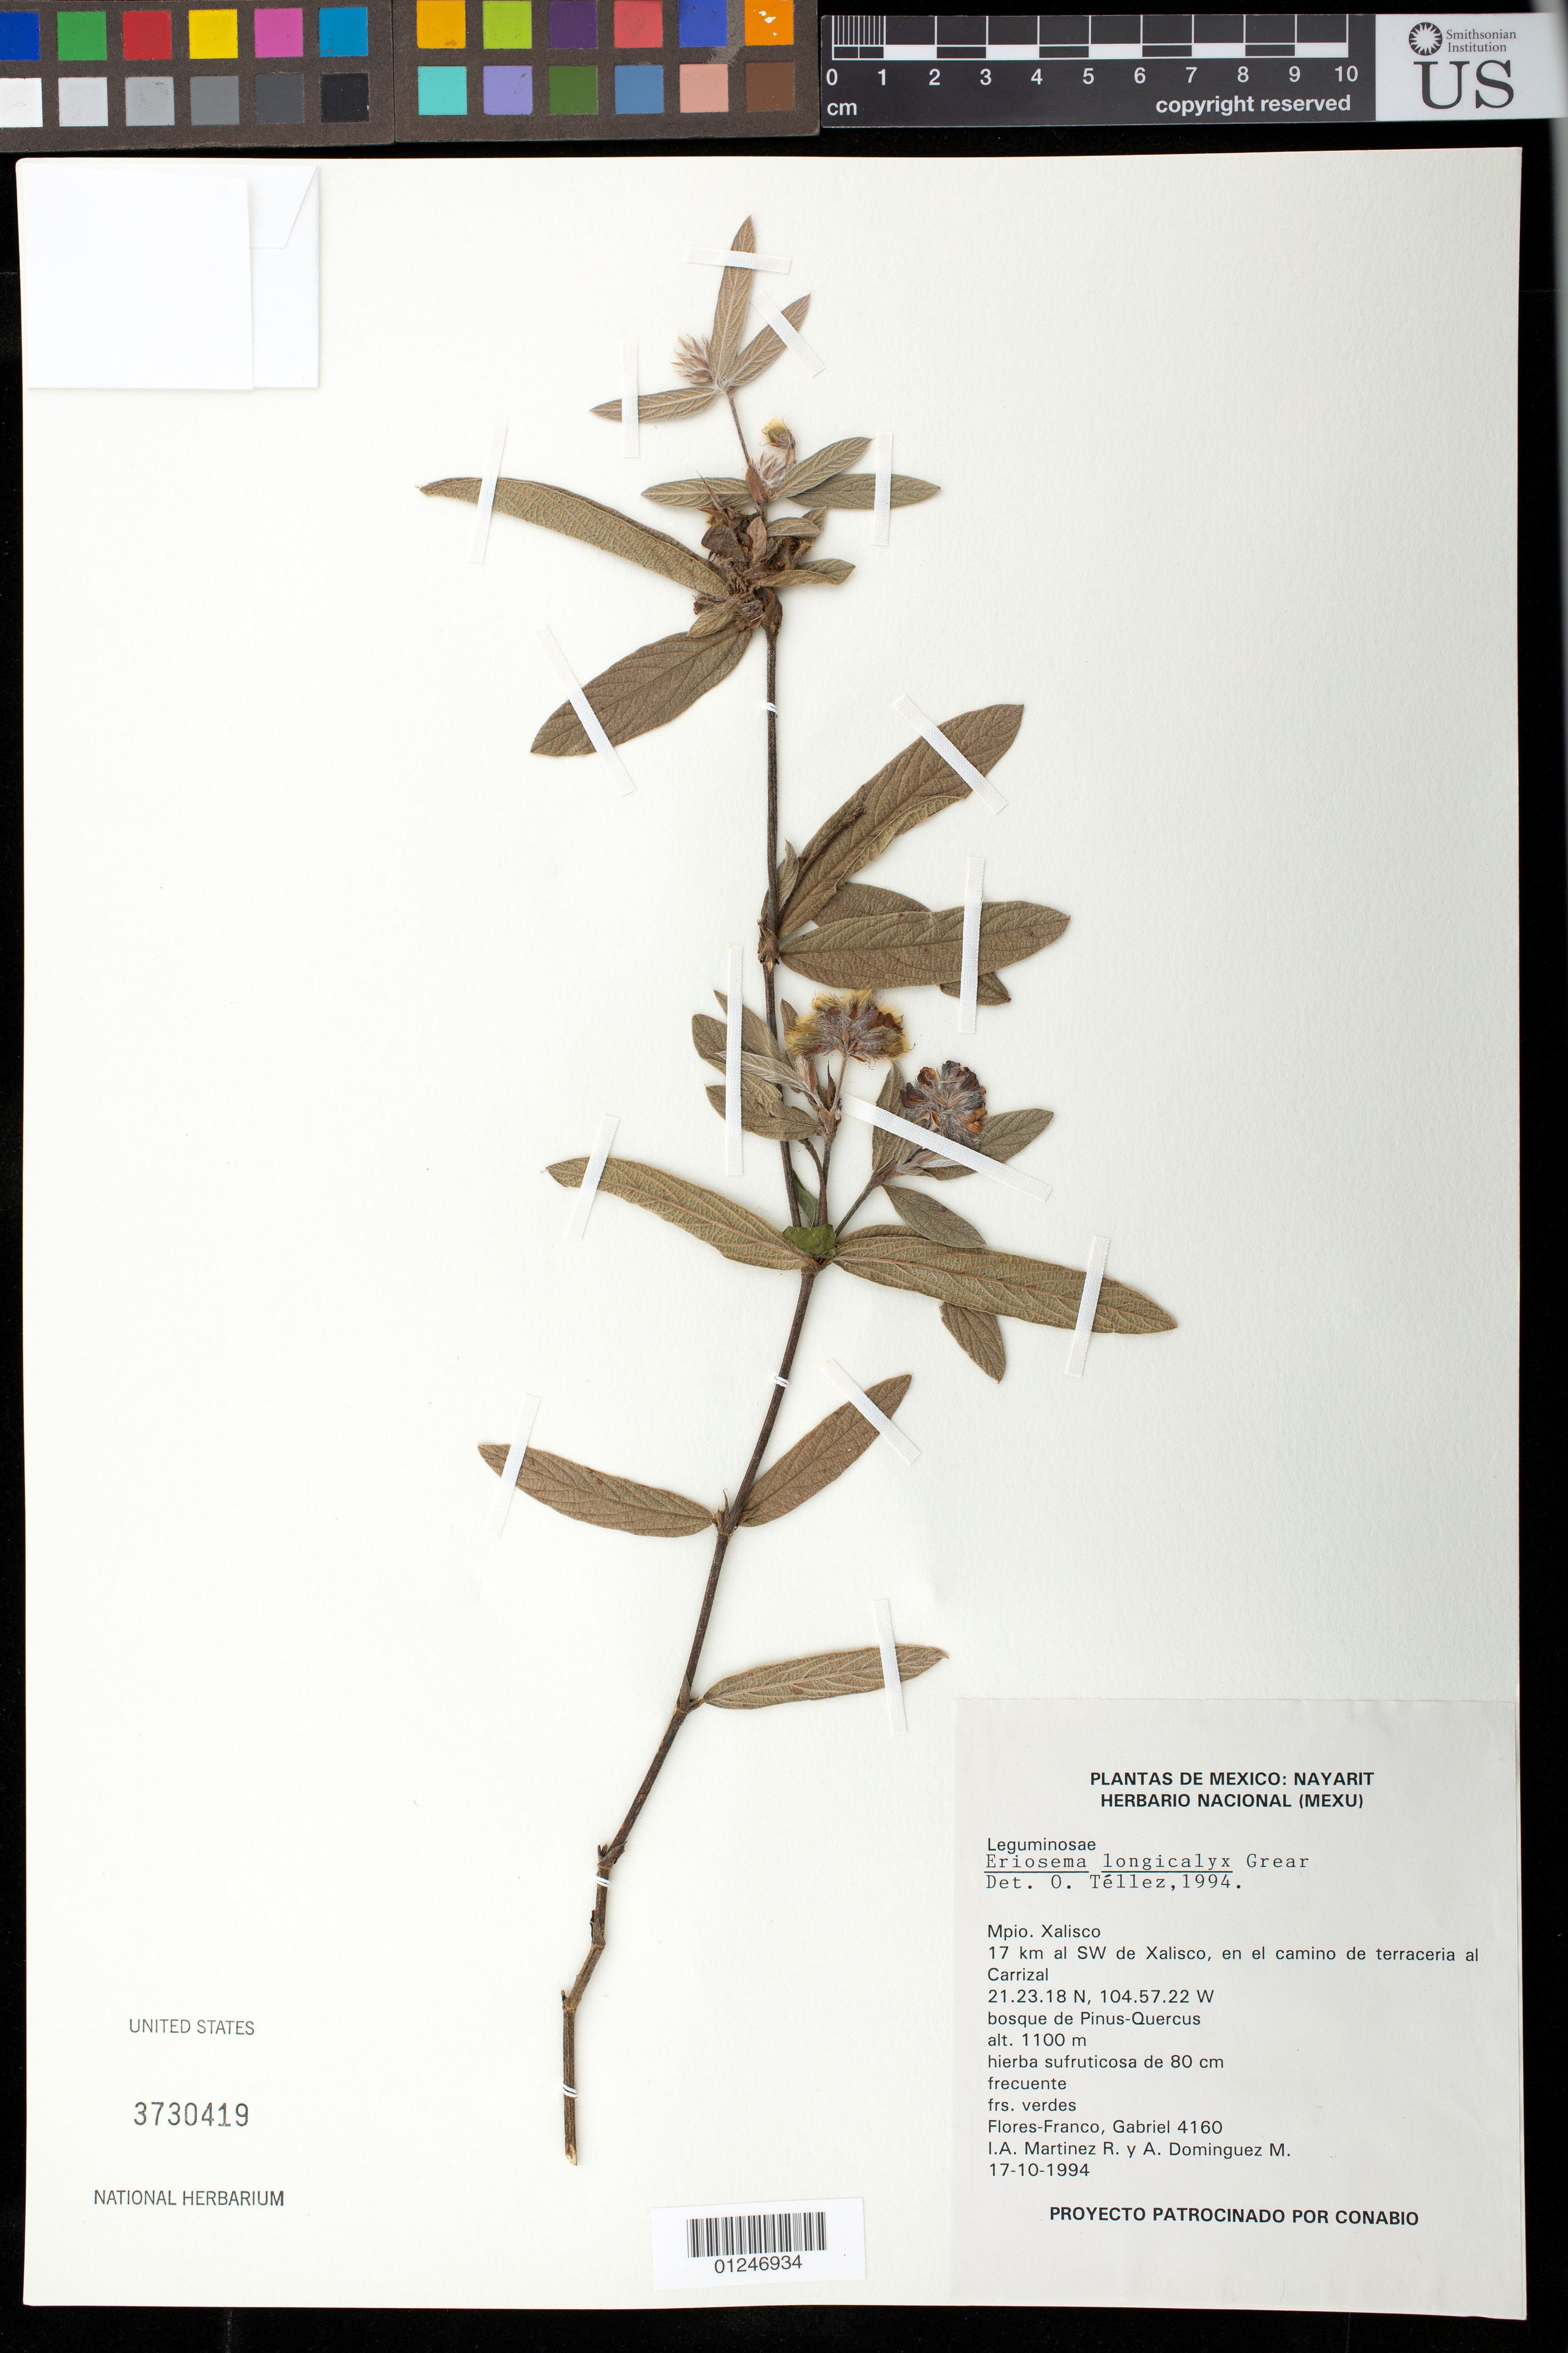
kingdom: Plantae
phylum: Tracheophyta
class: Magnoliopsida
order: Fabales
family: Fabaceae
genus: Eriosema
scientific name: Eriosema longicalyx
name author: Grear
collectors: G. Flores F., I. A. Martinez R. & A. Dominguez M.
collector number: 4160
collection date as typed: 17 Oct 1994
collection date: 1994-10-17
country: Mexico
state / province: Nayarit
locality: Mpio. Xalisco, 17 km al SW de Xalisco, en el camino de terraceria al Carrizal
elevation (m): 1100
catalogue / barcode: US 3730419